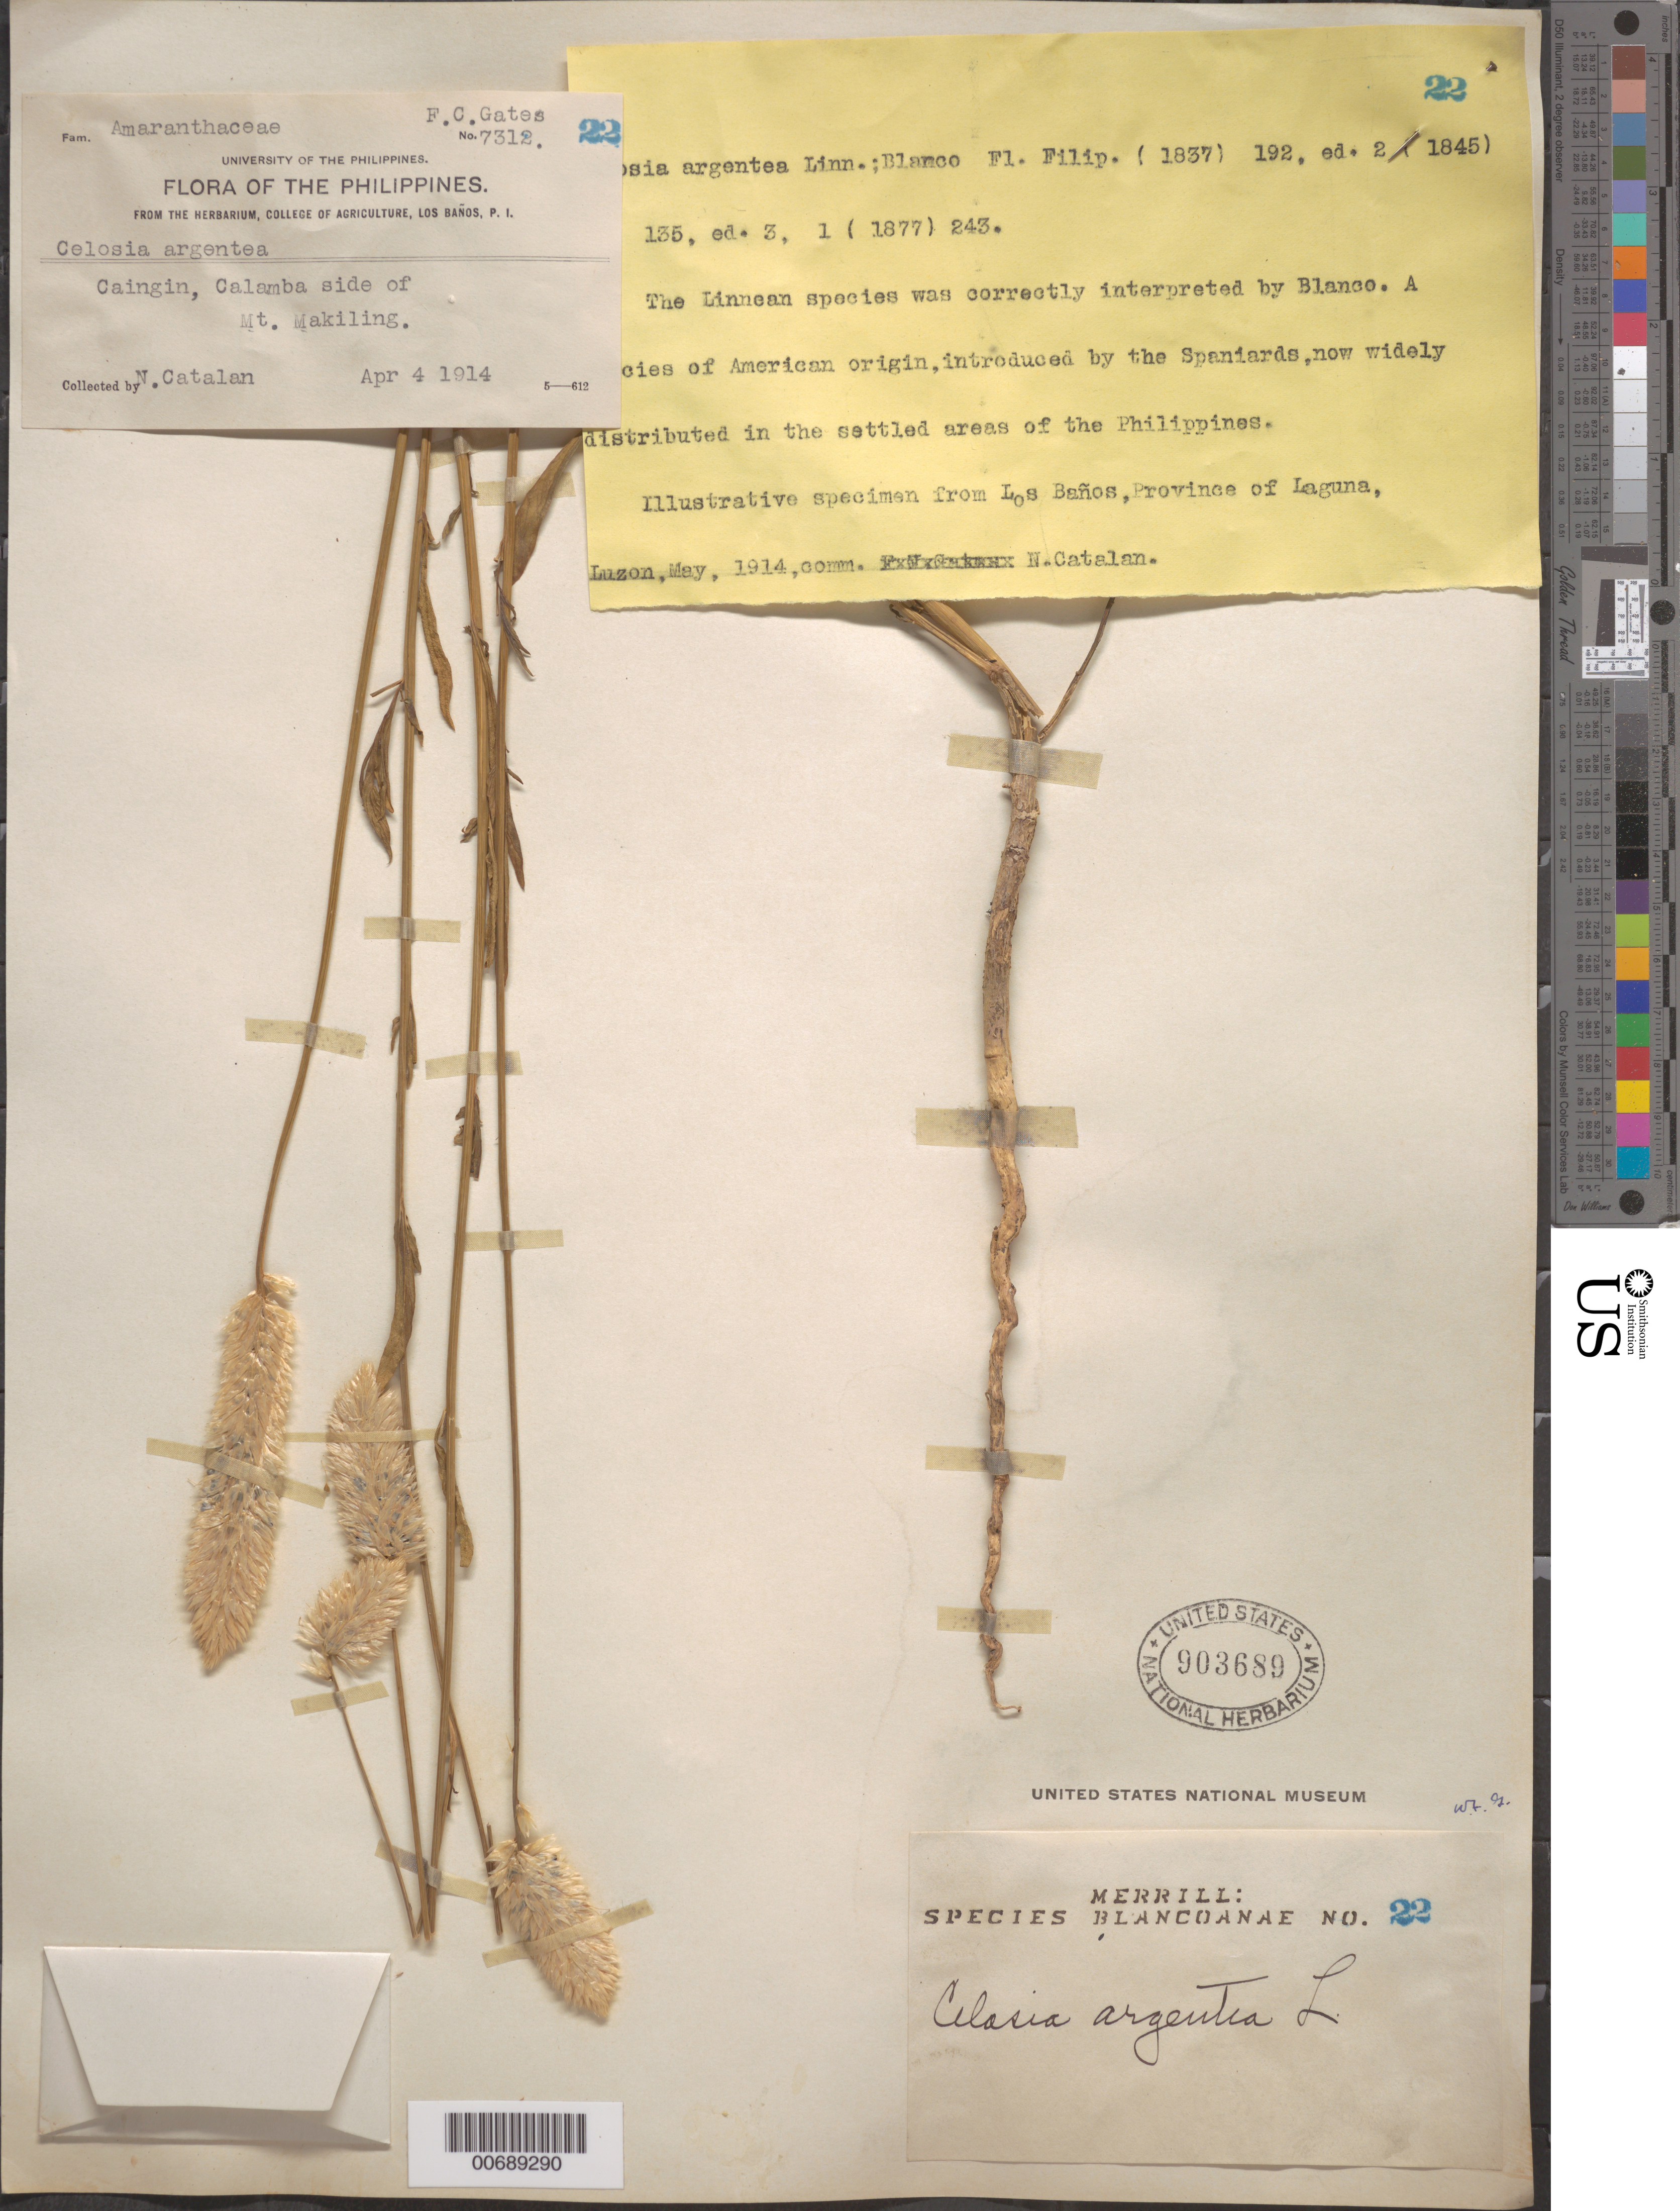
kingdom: Plantae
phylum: Tracheophyta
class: Magnoliopsida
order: Caryophyllales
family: Amaranthaceae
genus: Celosia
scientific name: Celosia argentea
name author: L.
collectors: C. Catalán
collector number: Sp. Blancoan. 0022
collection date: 1914-05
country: Philippines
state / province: Calabarzon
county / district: Laguna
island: Luzon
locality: Caimgin, Calamba side of Mt. Makiling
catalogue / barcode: US 903689